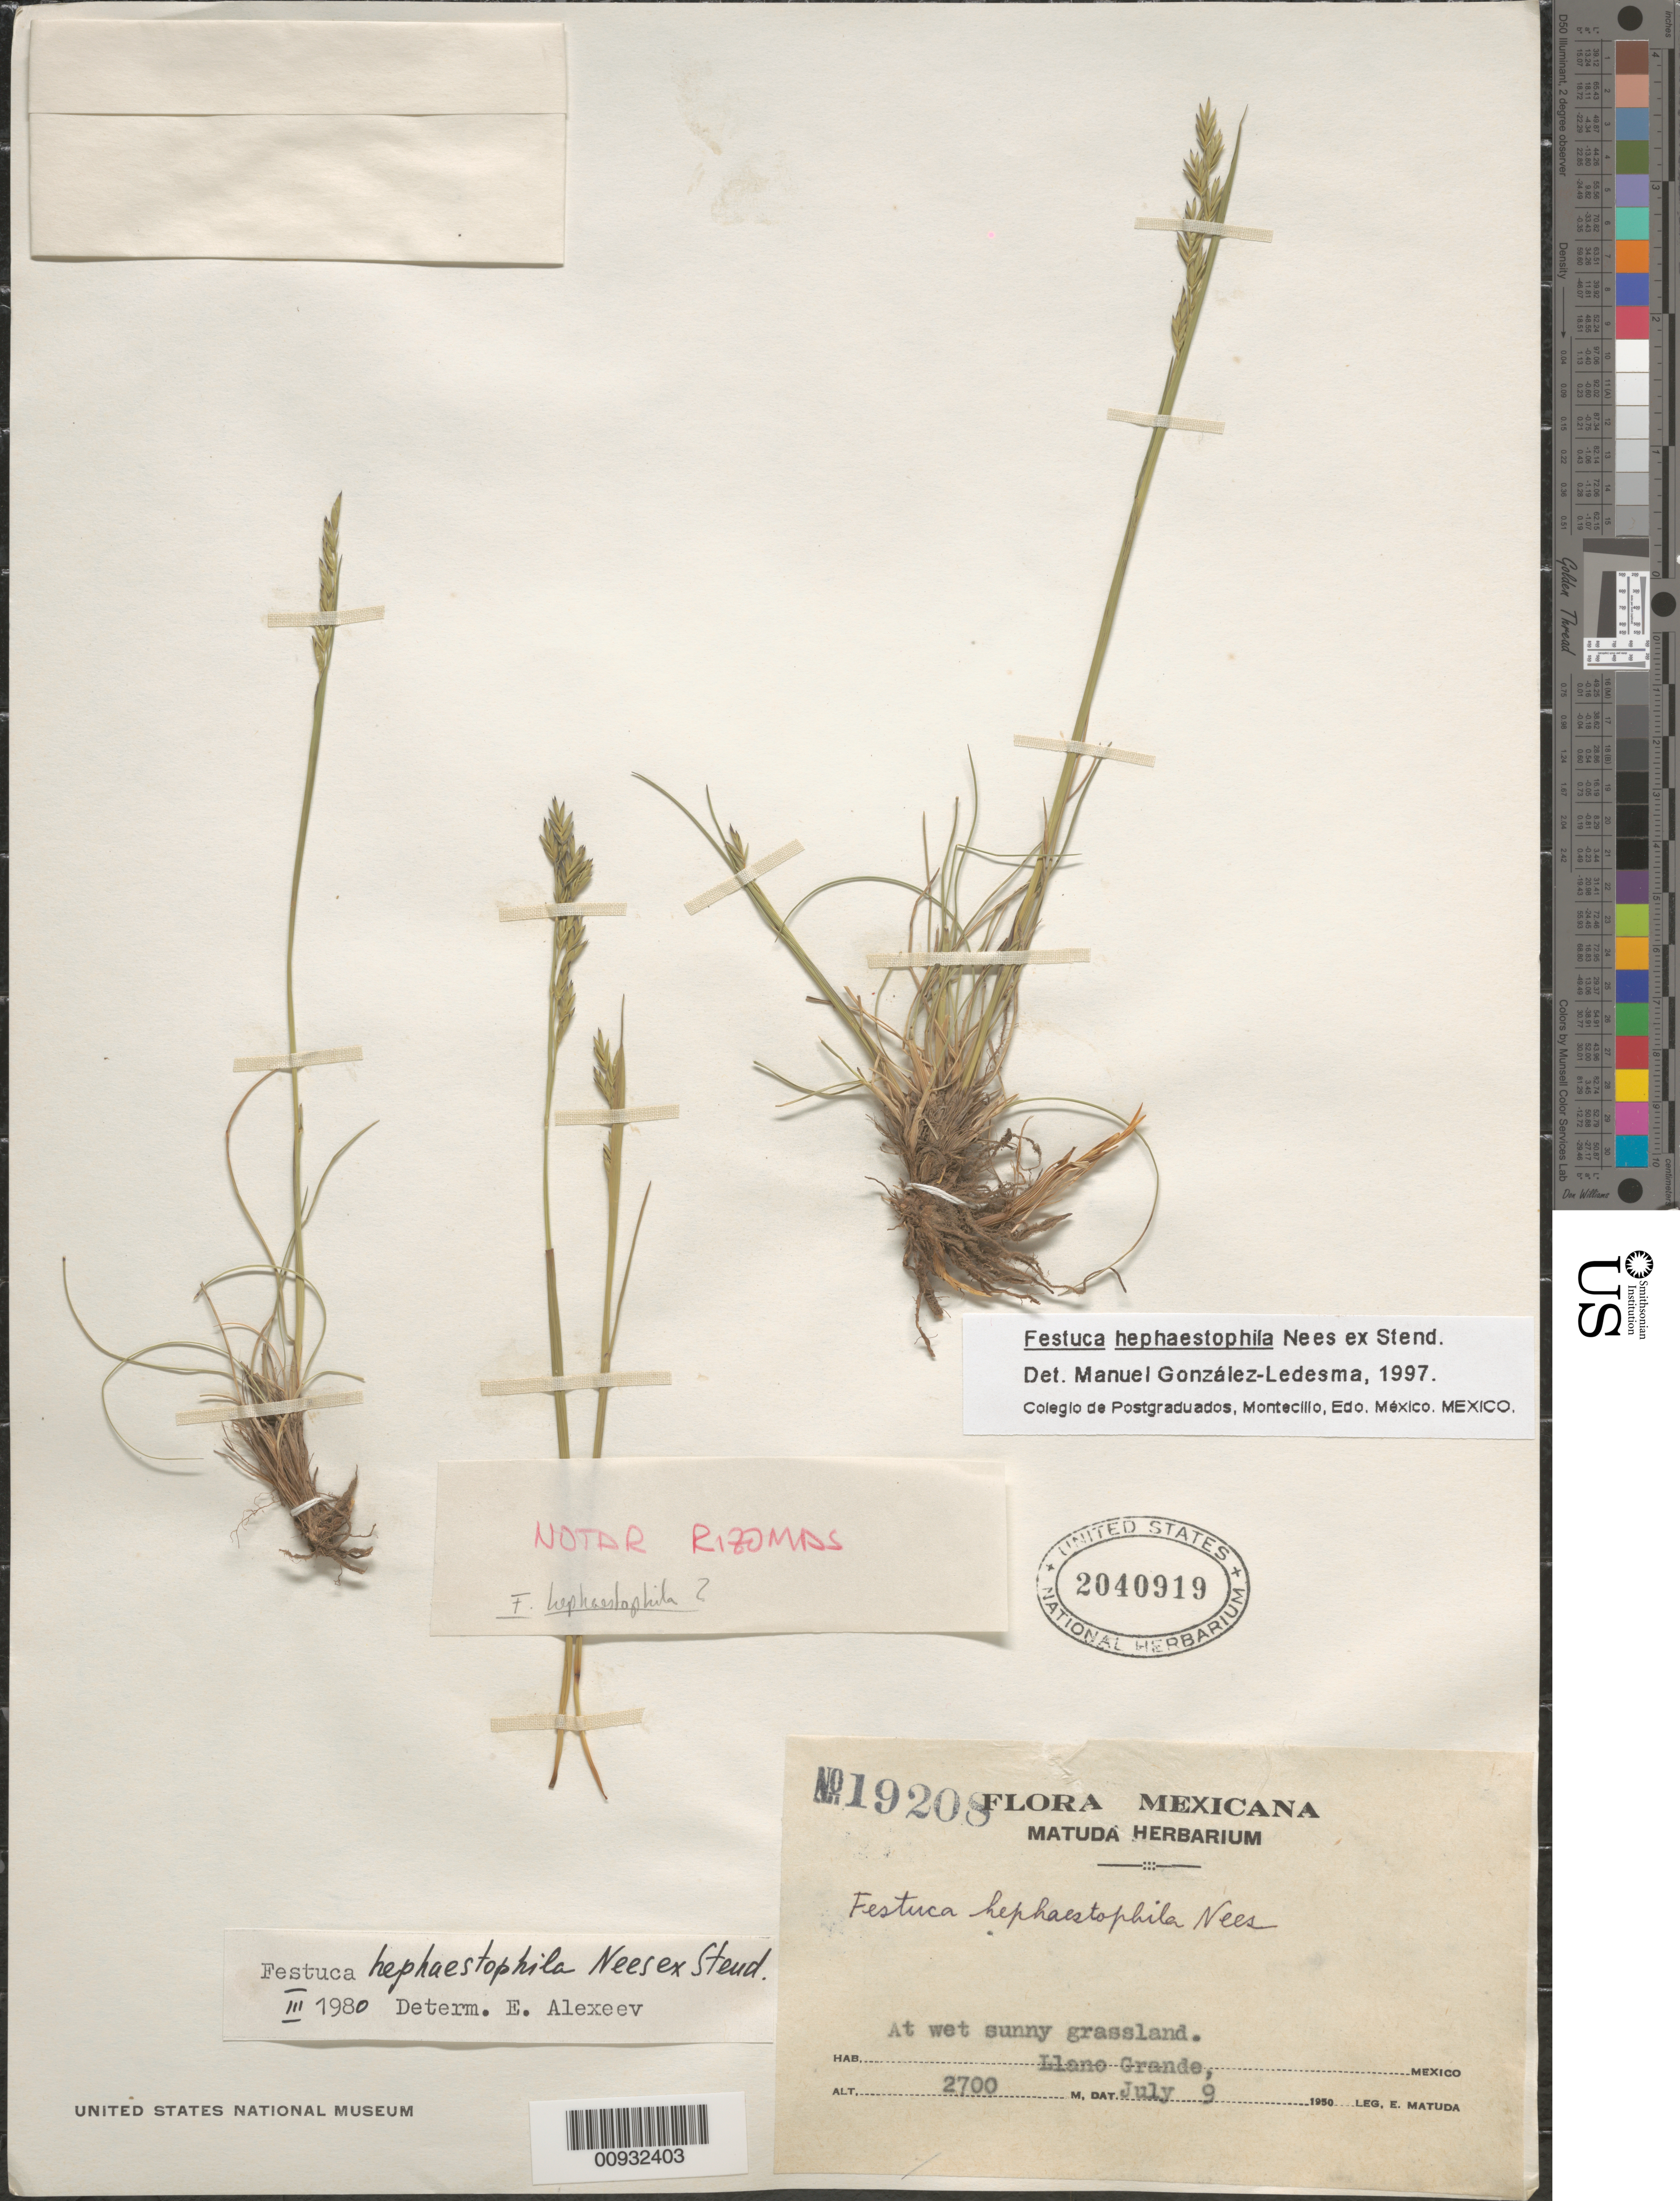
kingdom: Plantae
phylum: Tracheophyta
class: Liliopsida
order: Poales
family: Poaceae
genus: Festuca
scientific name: Festuca hephaestophila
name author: Nees ex Steud.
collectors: E. Matuda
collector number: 19208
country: Mexico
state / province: México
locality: Llano Grande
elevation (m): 2700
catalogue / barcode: US 2040919